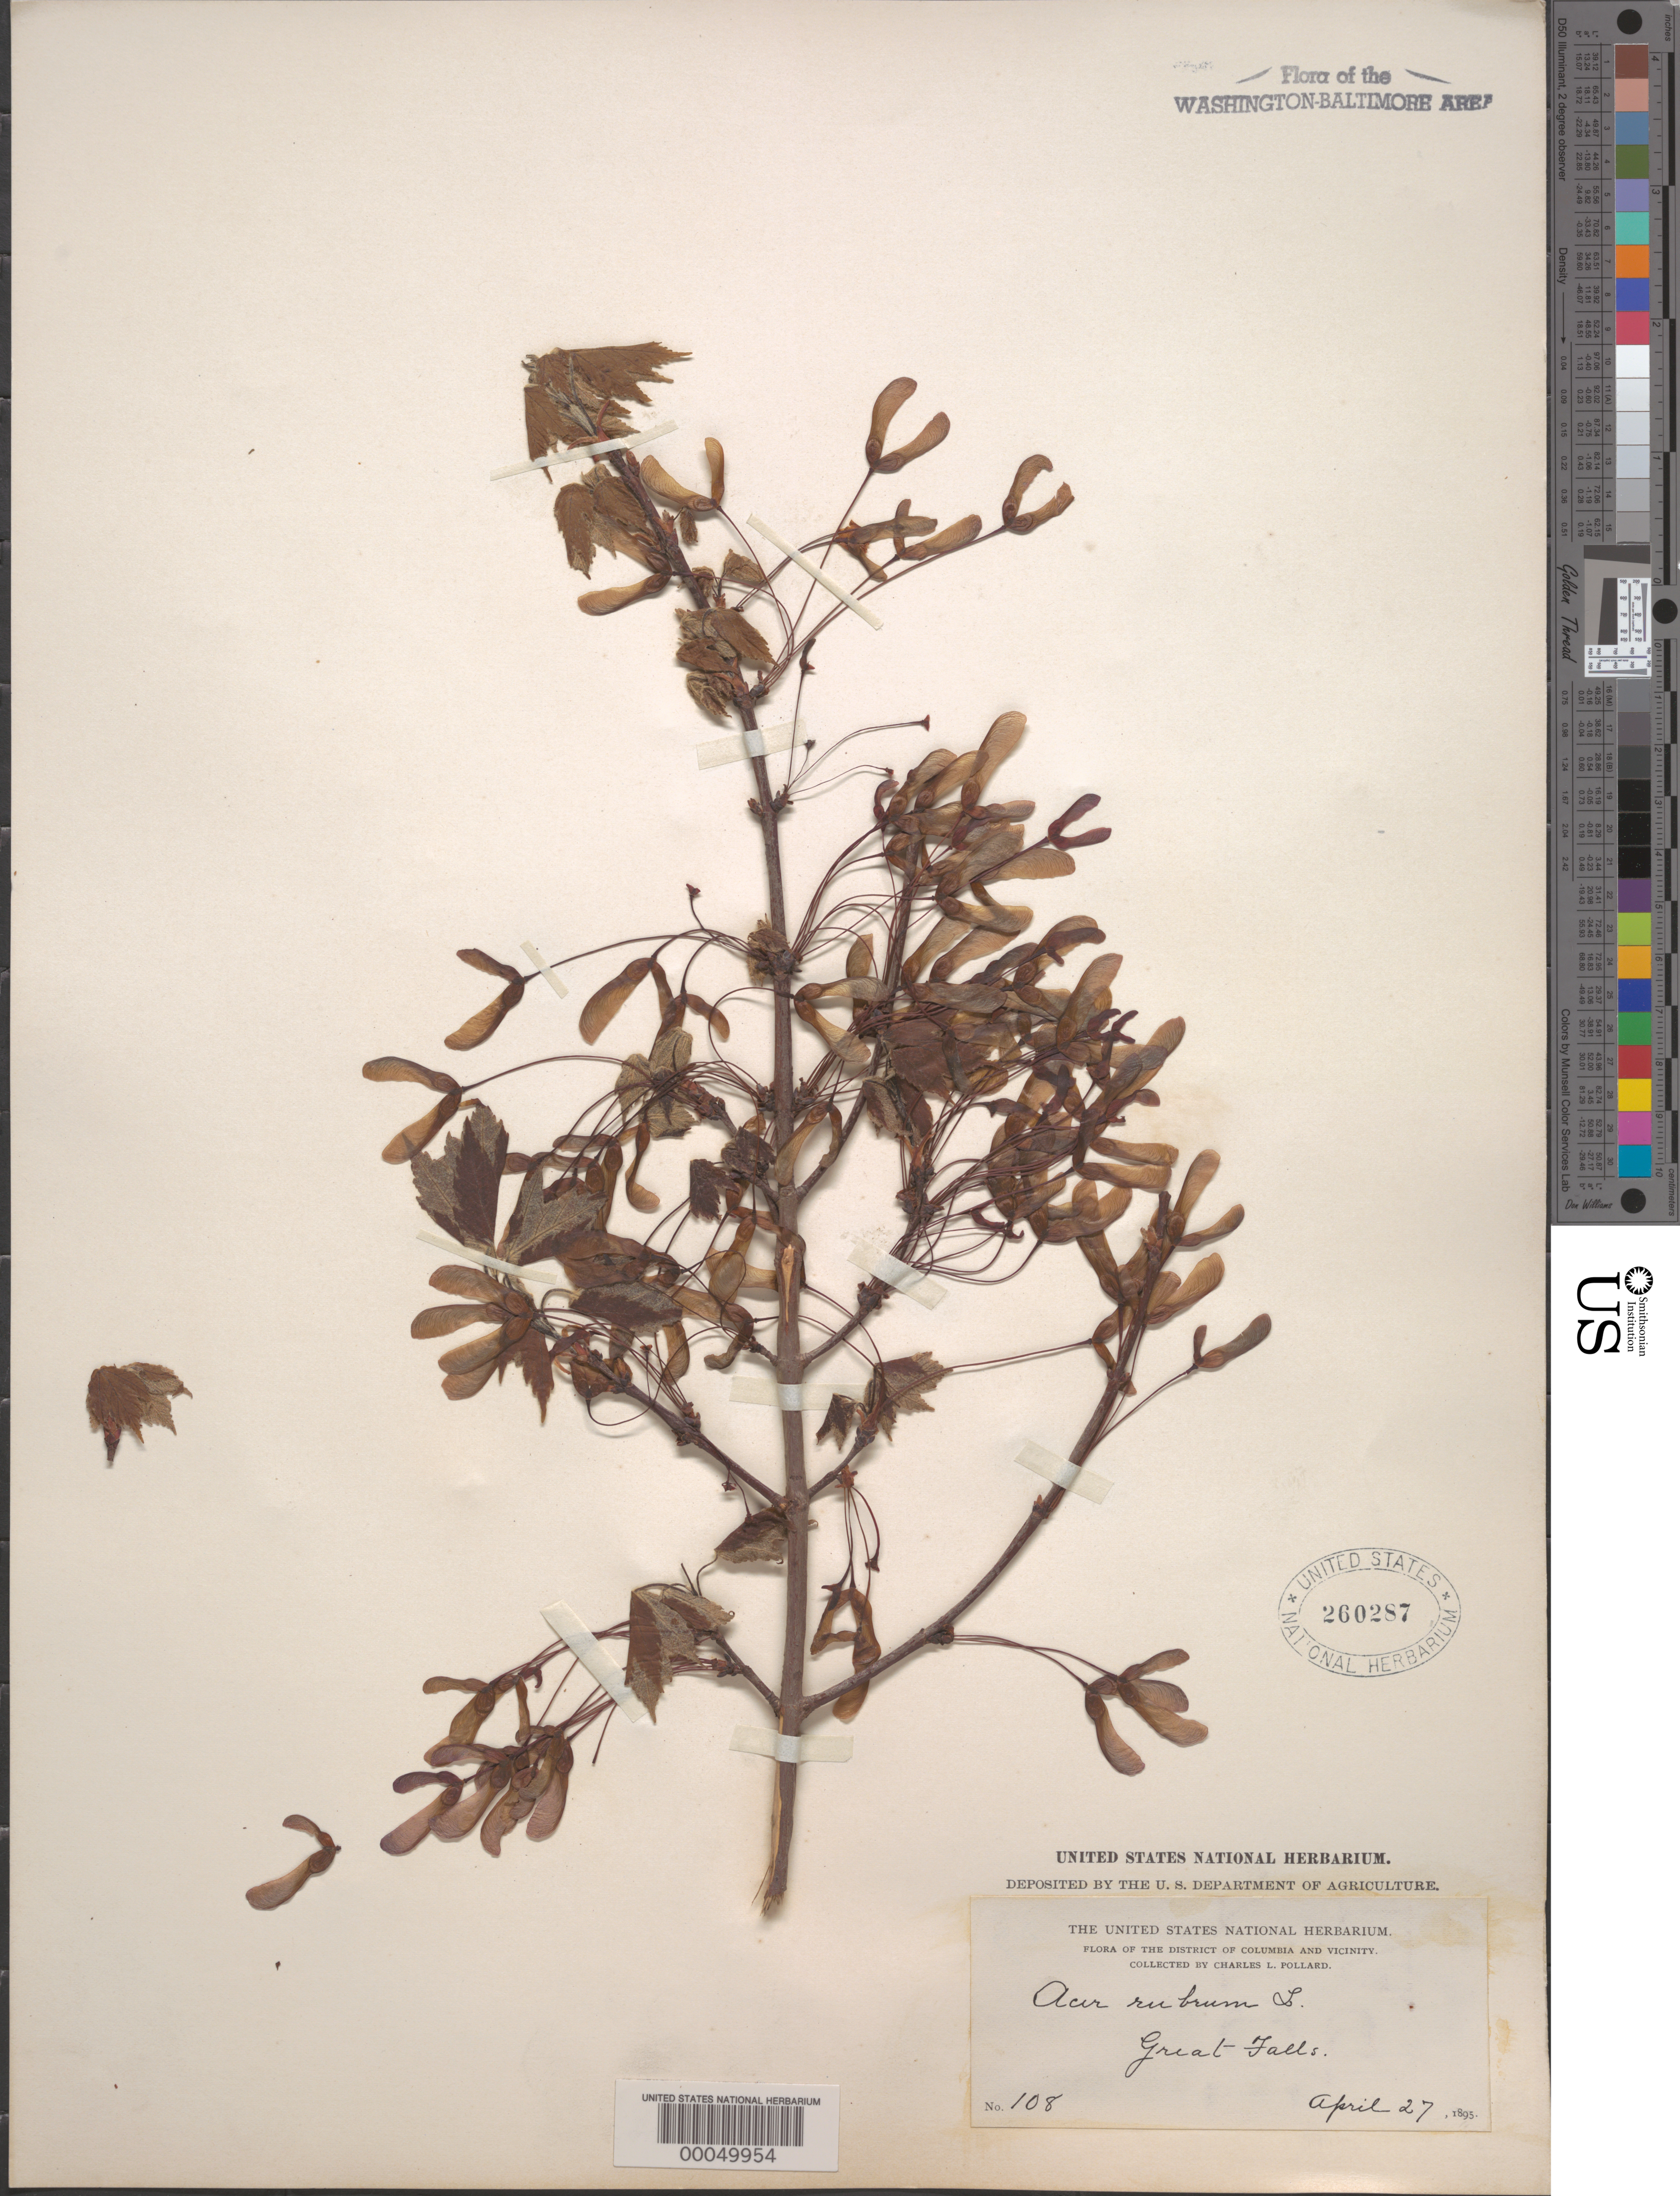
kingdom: Plantae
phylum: Tracheophyta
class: Magnoliopsida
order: Sapindales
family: Sapindaceae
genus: Acer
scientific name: Acer rubrum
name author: L.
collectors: C. L. Pollard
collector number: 108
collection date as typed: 27 Apr 1895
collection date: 1895-04-27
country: United States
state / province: Maryland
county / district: Montgomery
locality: Great Falls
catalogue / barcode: US 260287